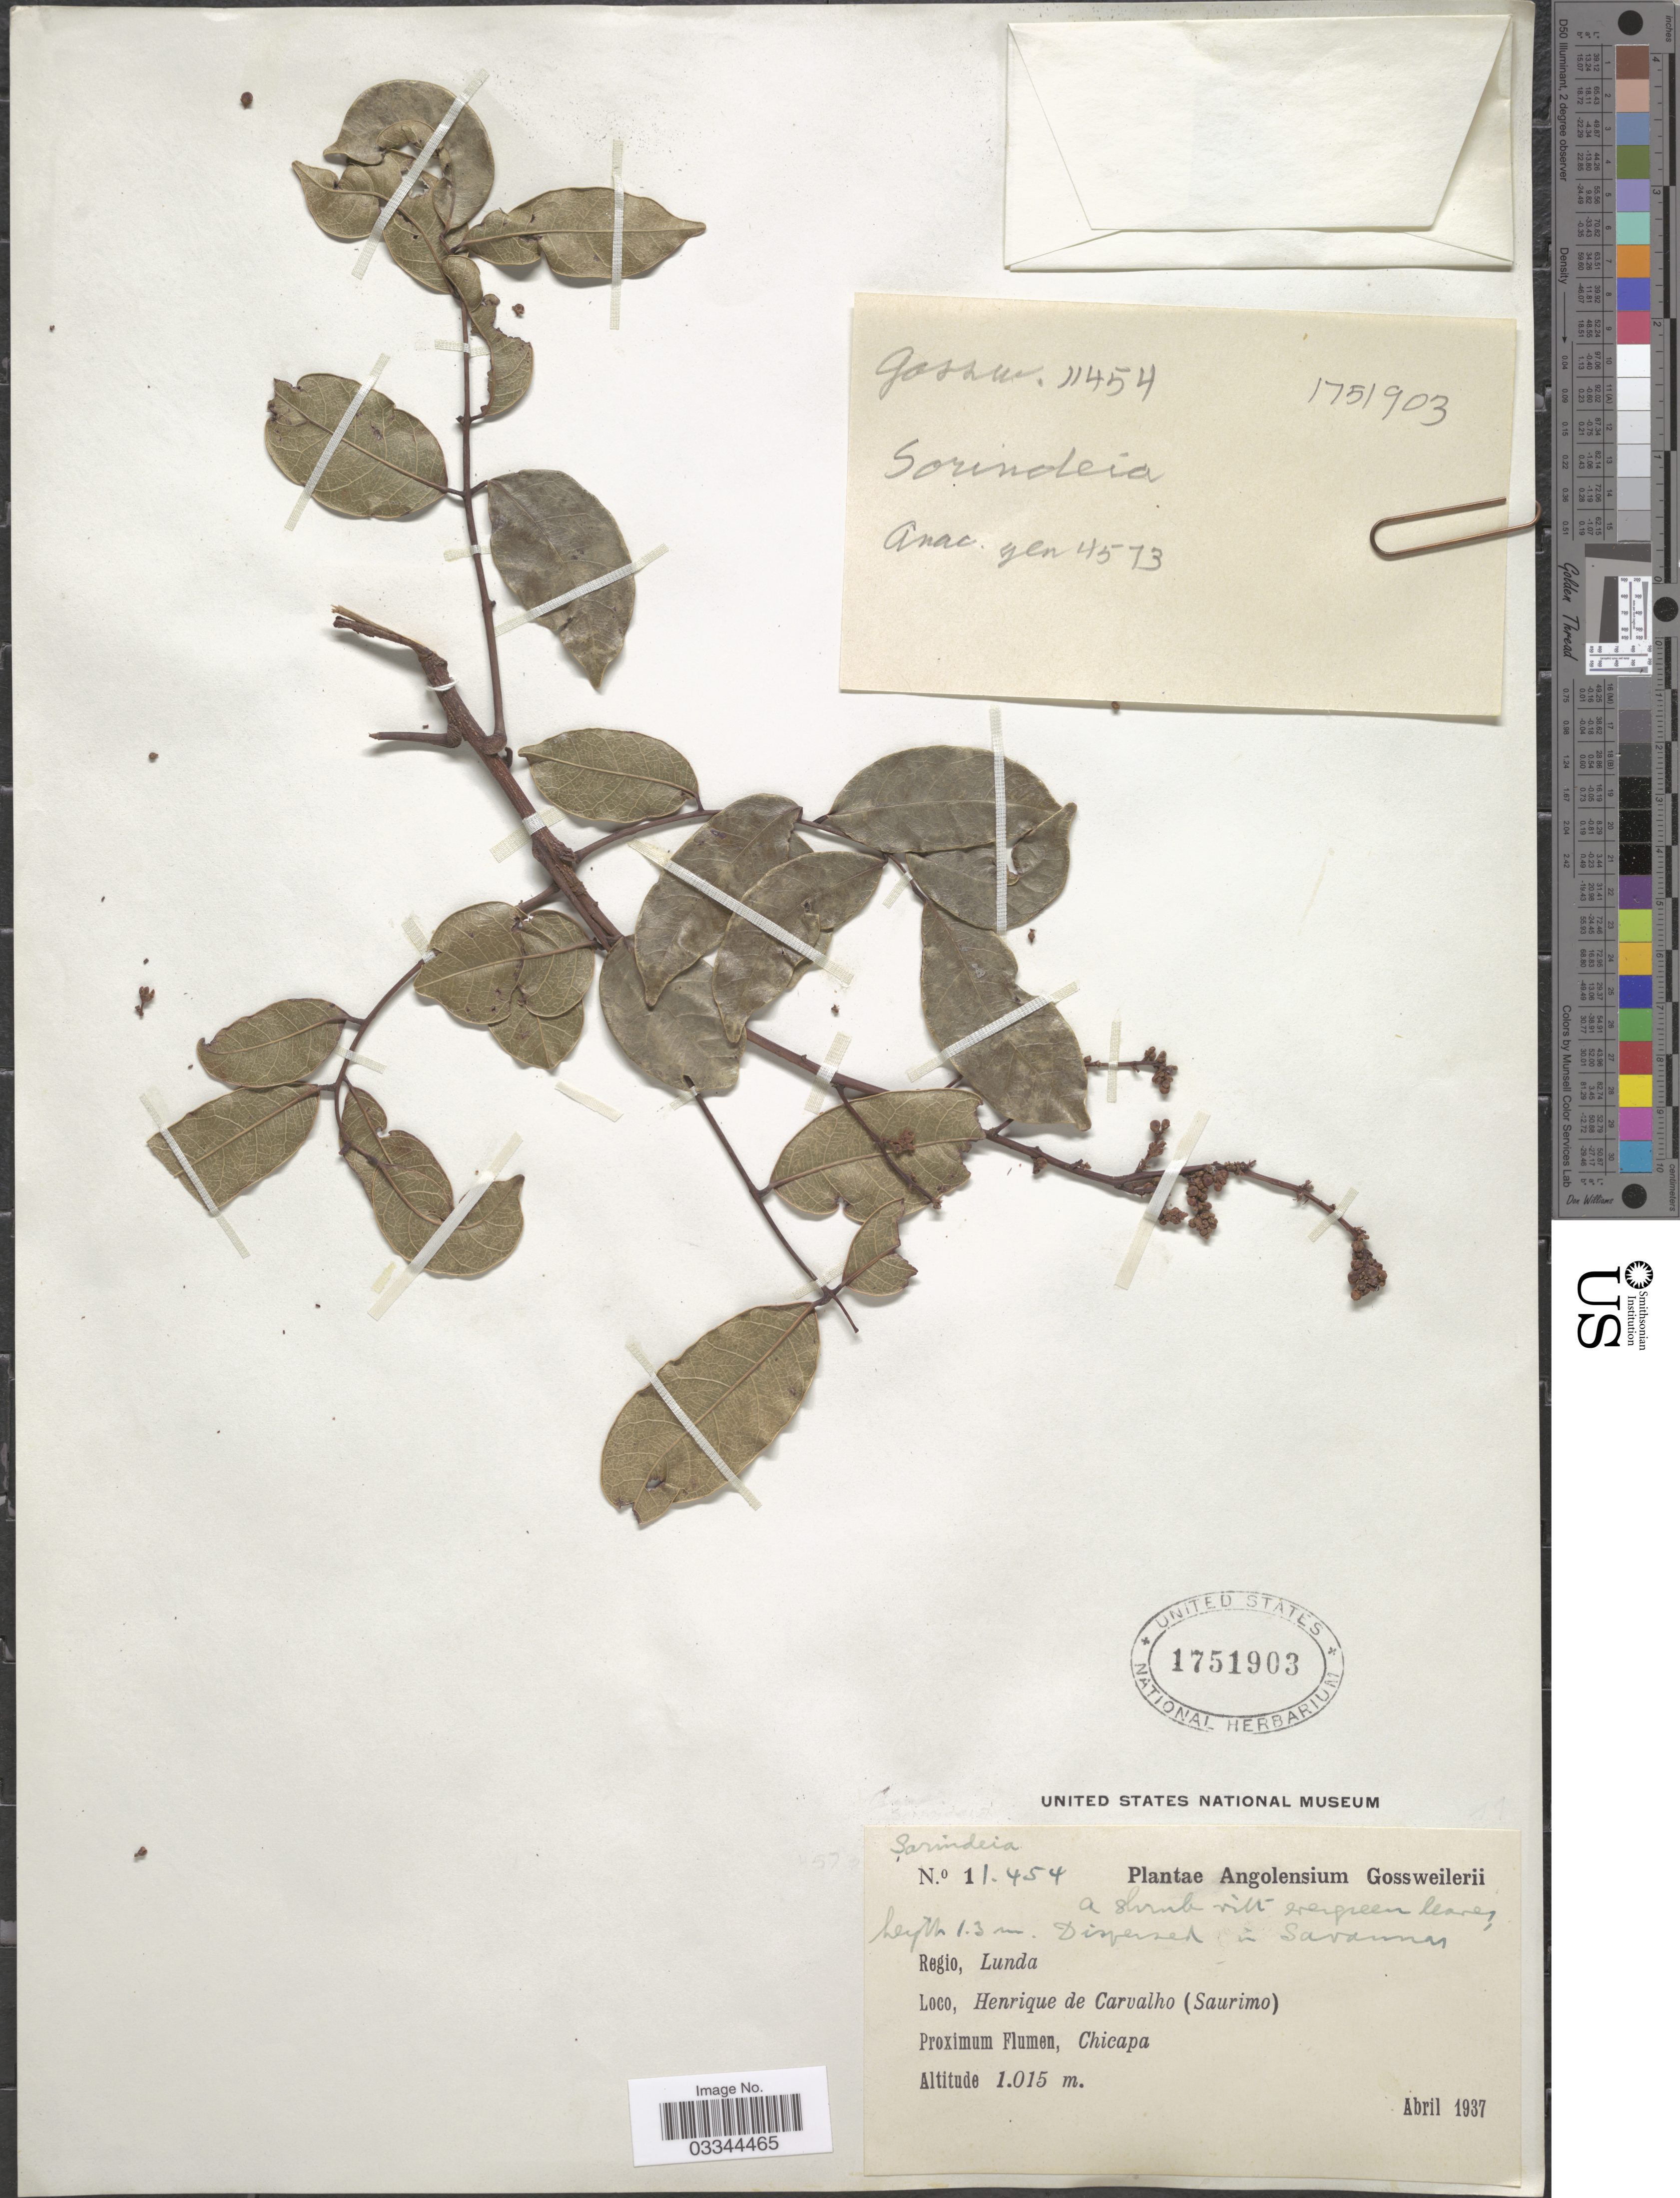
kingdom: Plantae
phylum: Tracheophyta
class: Magnoliopsida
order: Sapindales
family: Anacardiaceae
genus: Sorindeia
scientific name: Sorindeia sp.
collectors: -. Gossweiler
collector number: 11454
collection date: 1937-04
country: Angola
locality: Regio, Lunda. Henrique de Carvalho (Saurimo). Proximum Flumen, Chicapa.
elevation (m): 1015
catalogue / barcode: US 1751903